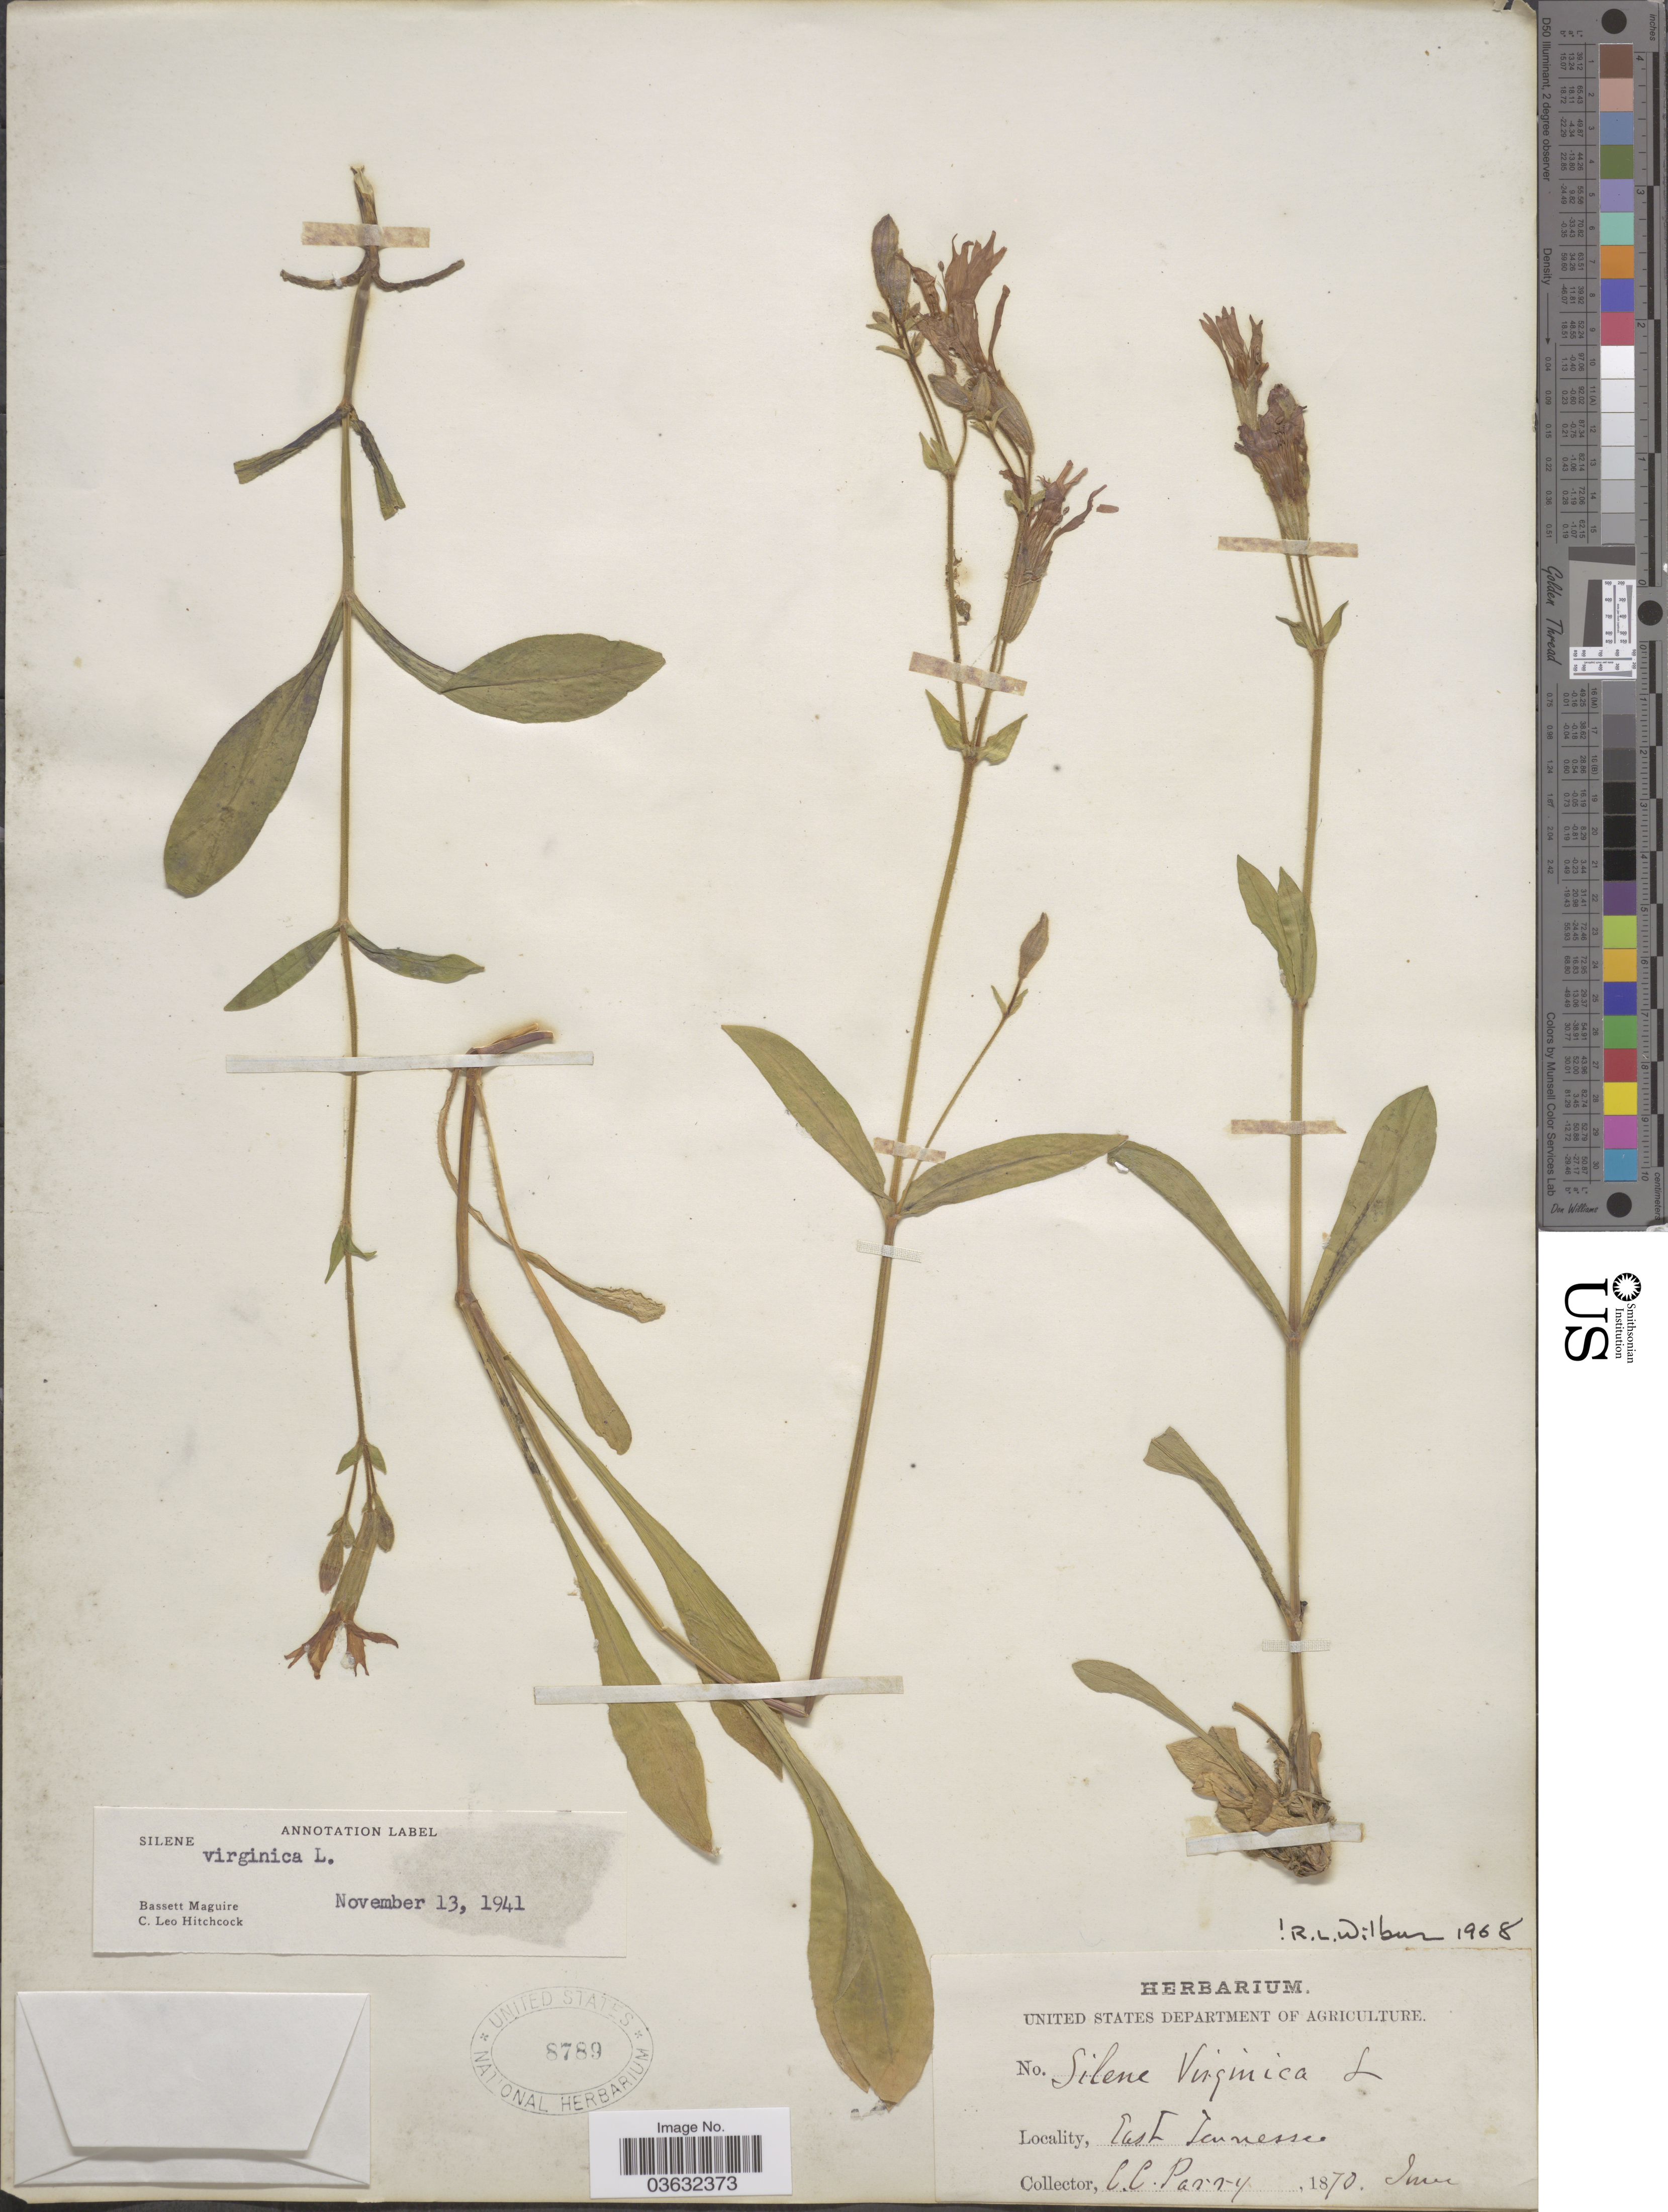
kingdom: Plantae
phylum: Tracheophyta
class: Magnoliopsida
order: Caryophyllales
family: Caryophyllaceae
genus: Silene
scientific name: Silene virginica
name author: L.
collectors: C. C. Parry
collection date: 1870-06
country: United States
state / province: Tennessee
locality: East Tennessee.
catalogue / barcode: US 8789